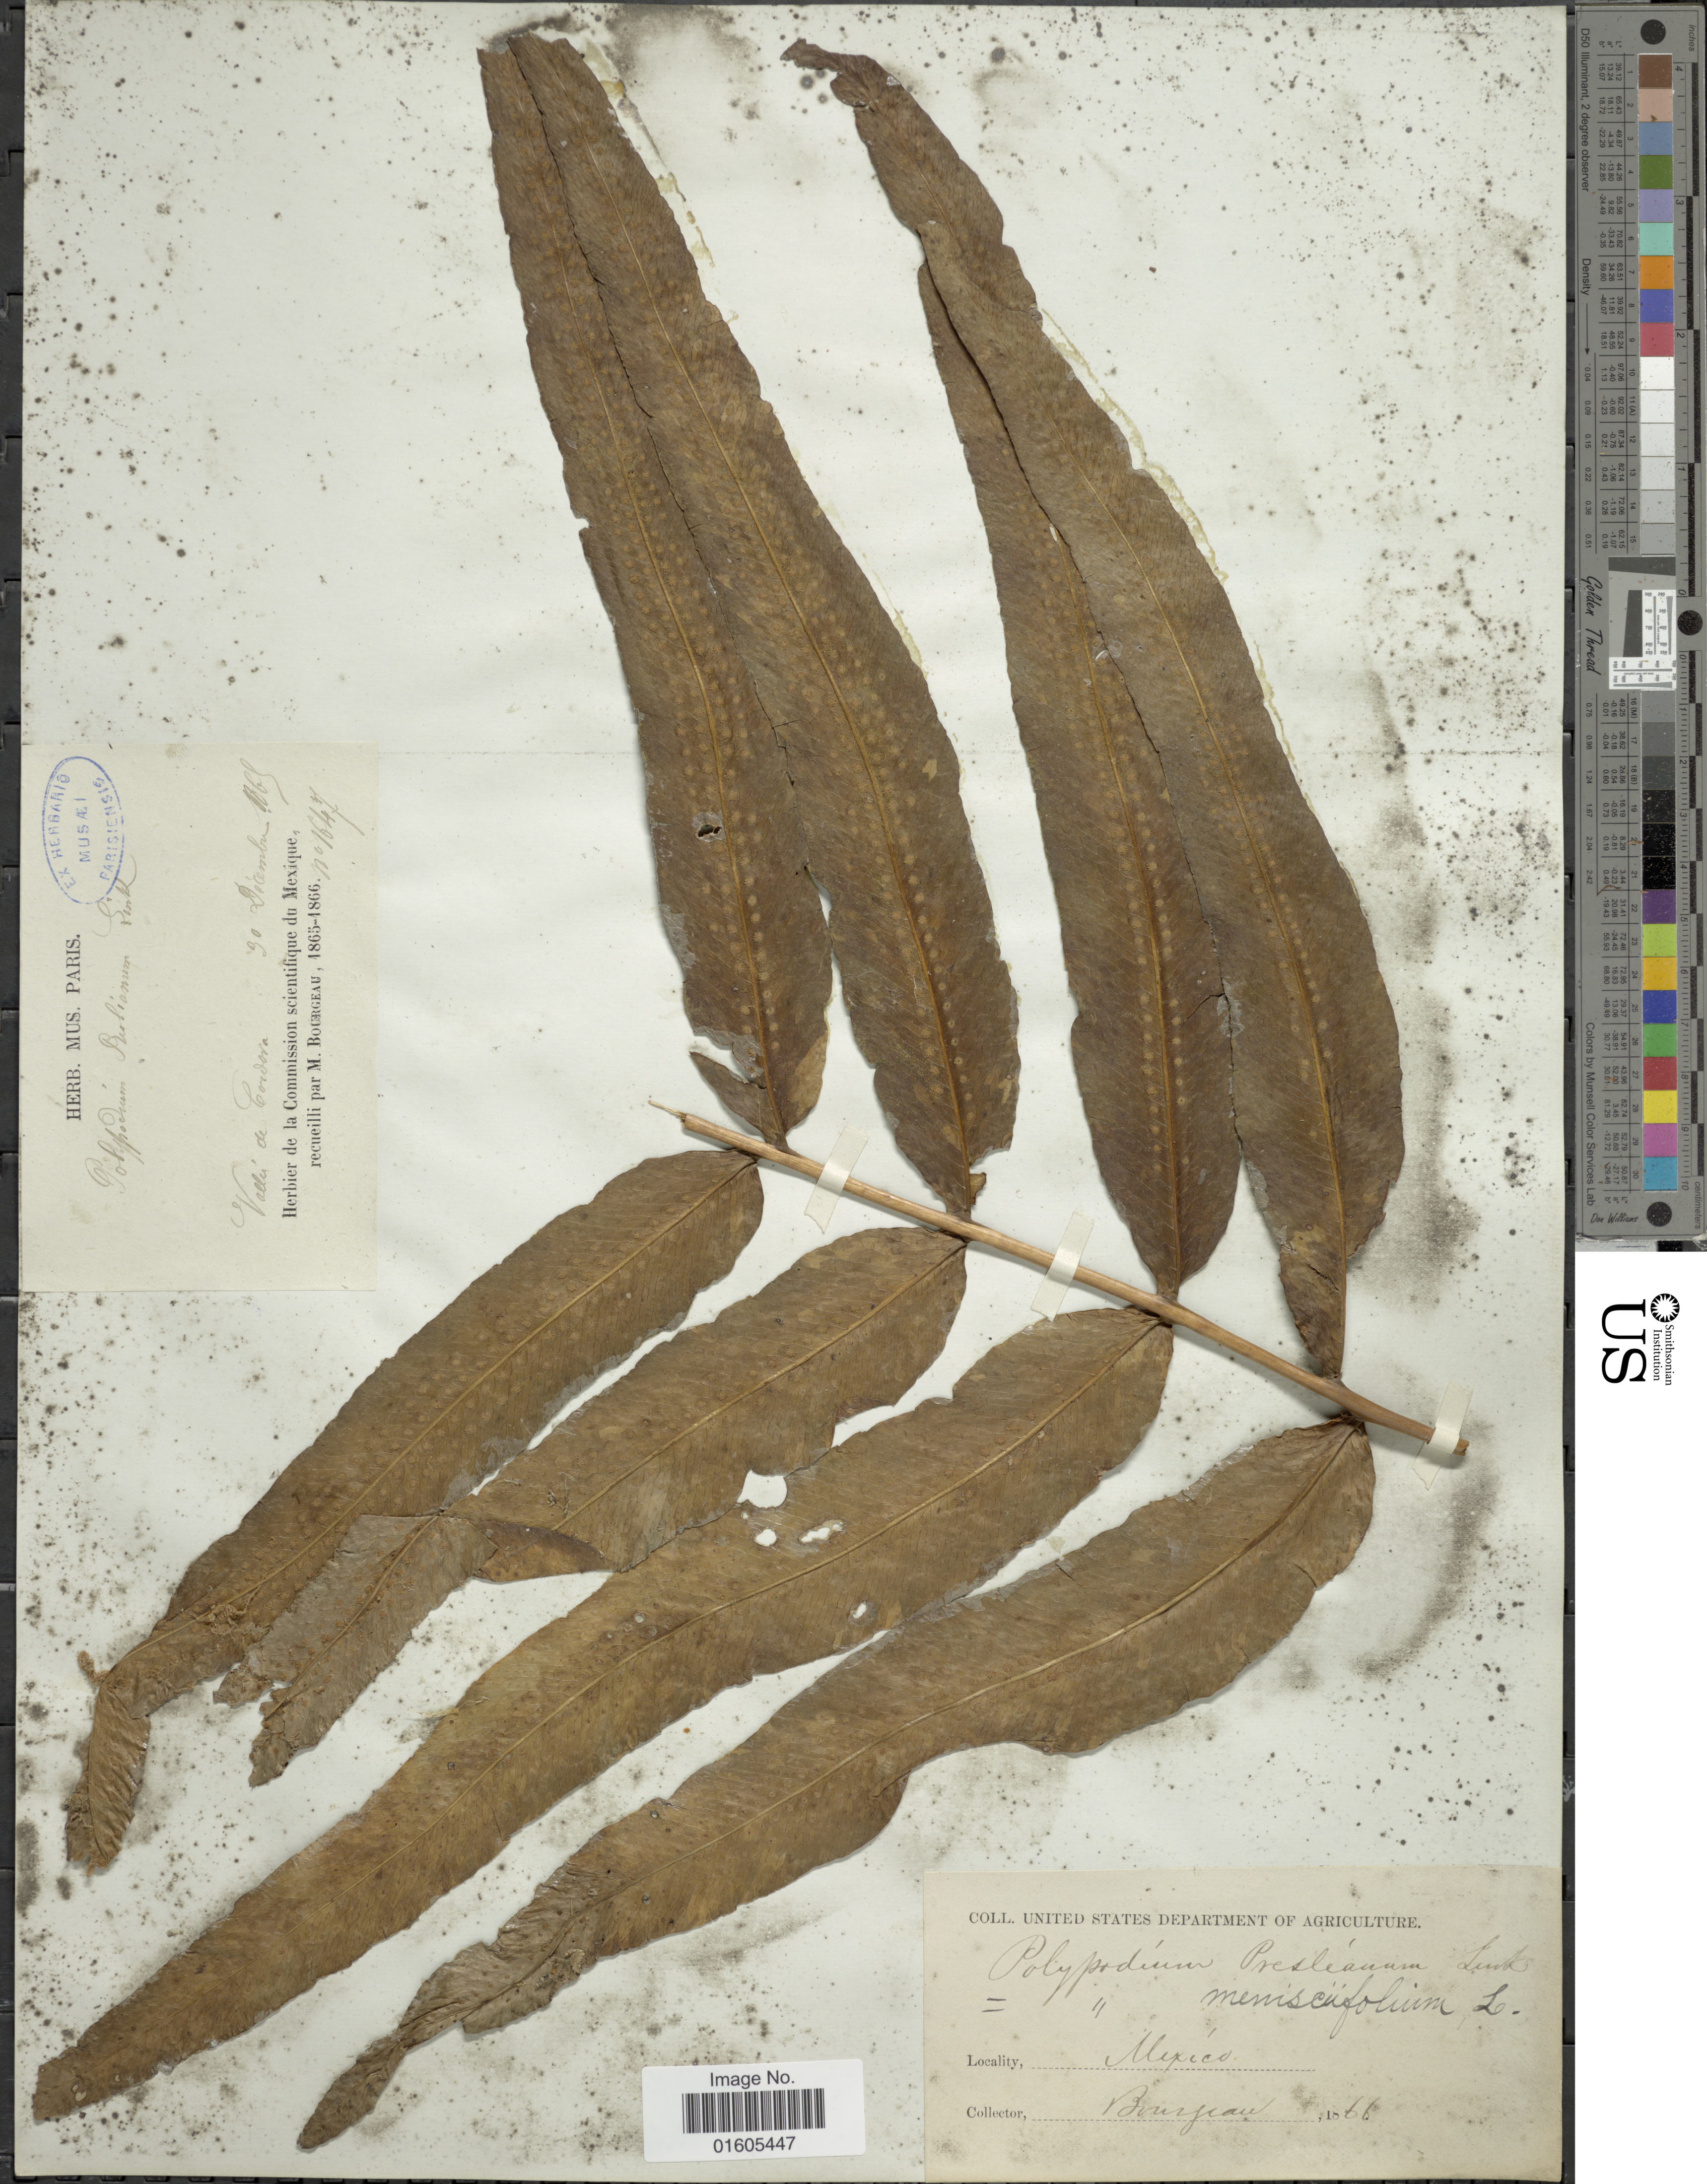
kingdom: Plantae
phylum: Tracheophyta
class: Polypodiopsida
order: Polypodiales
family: Polypodiaceae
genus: Serpocaulon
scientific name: Serpocaulon triseriale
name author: (Sw.) A.R. Sm.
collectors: M. Bourgeau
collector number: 1647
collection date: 1869-12-30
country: Mexico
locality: Vallée de Cordova